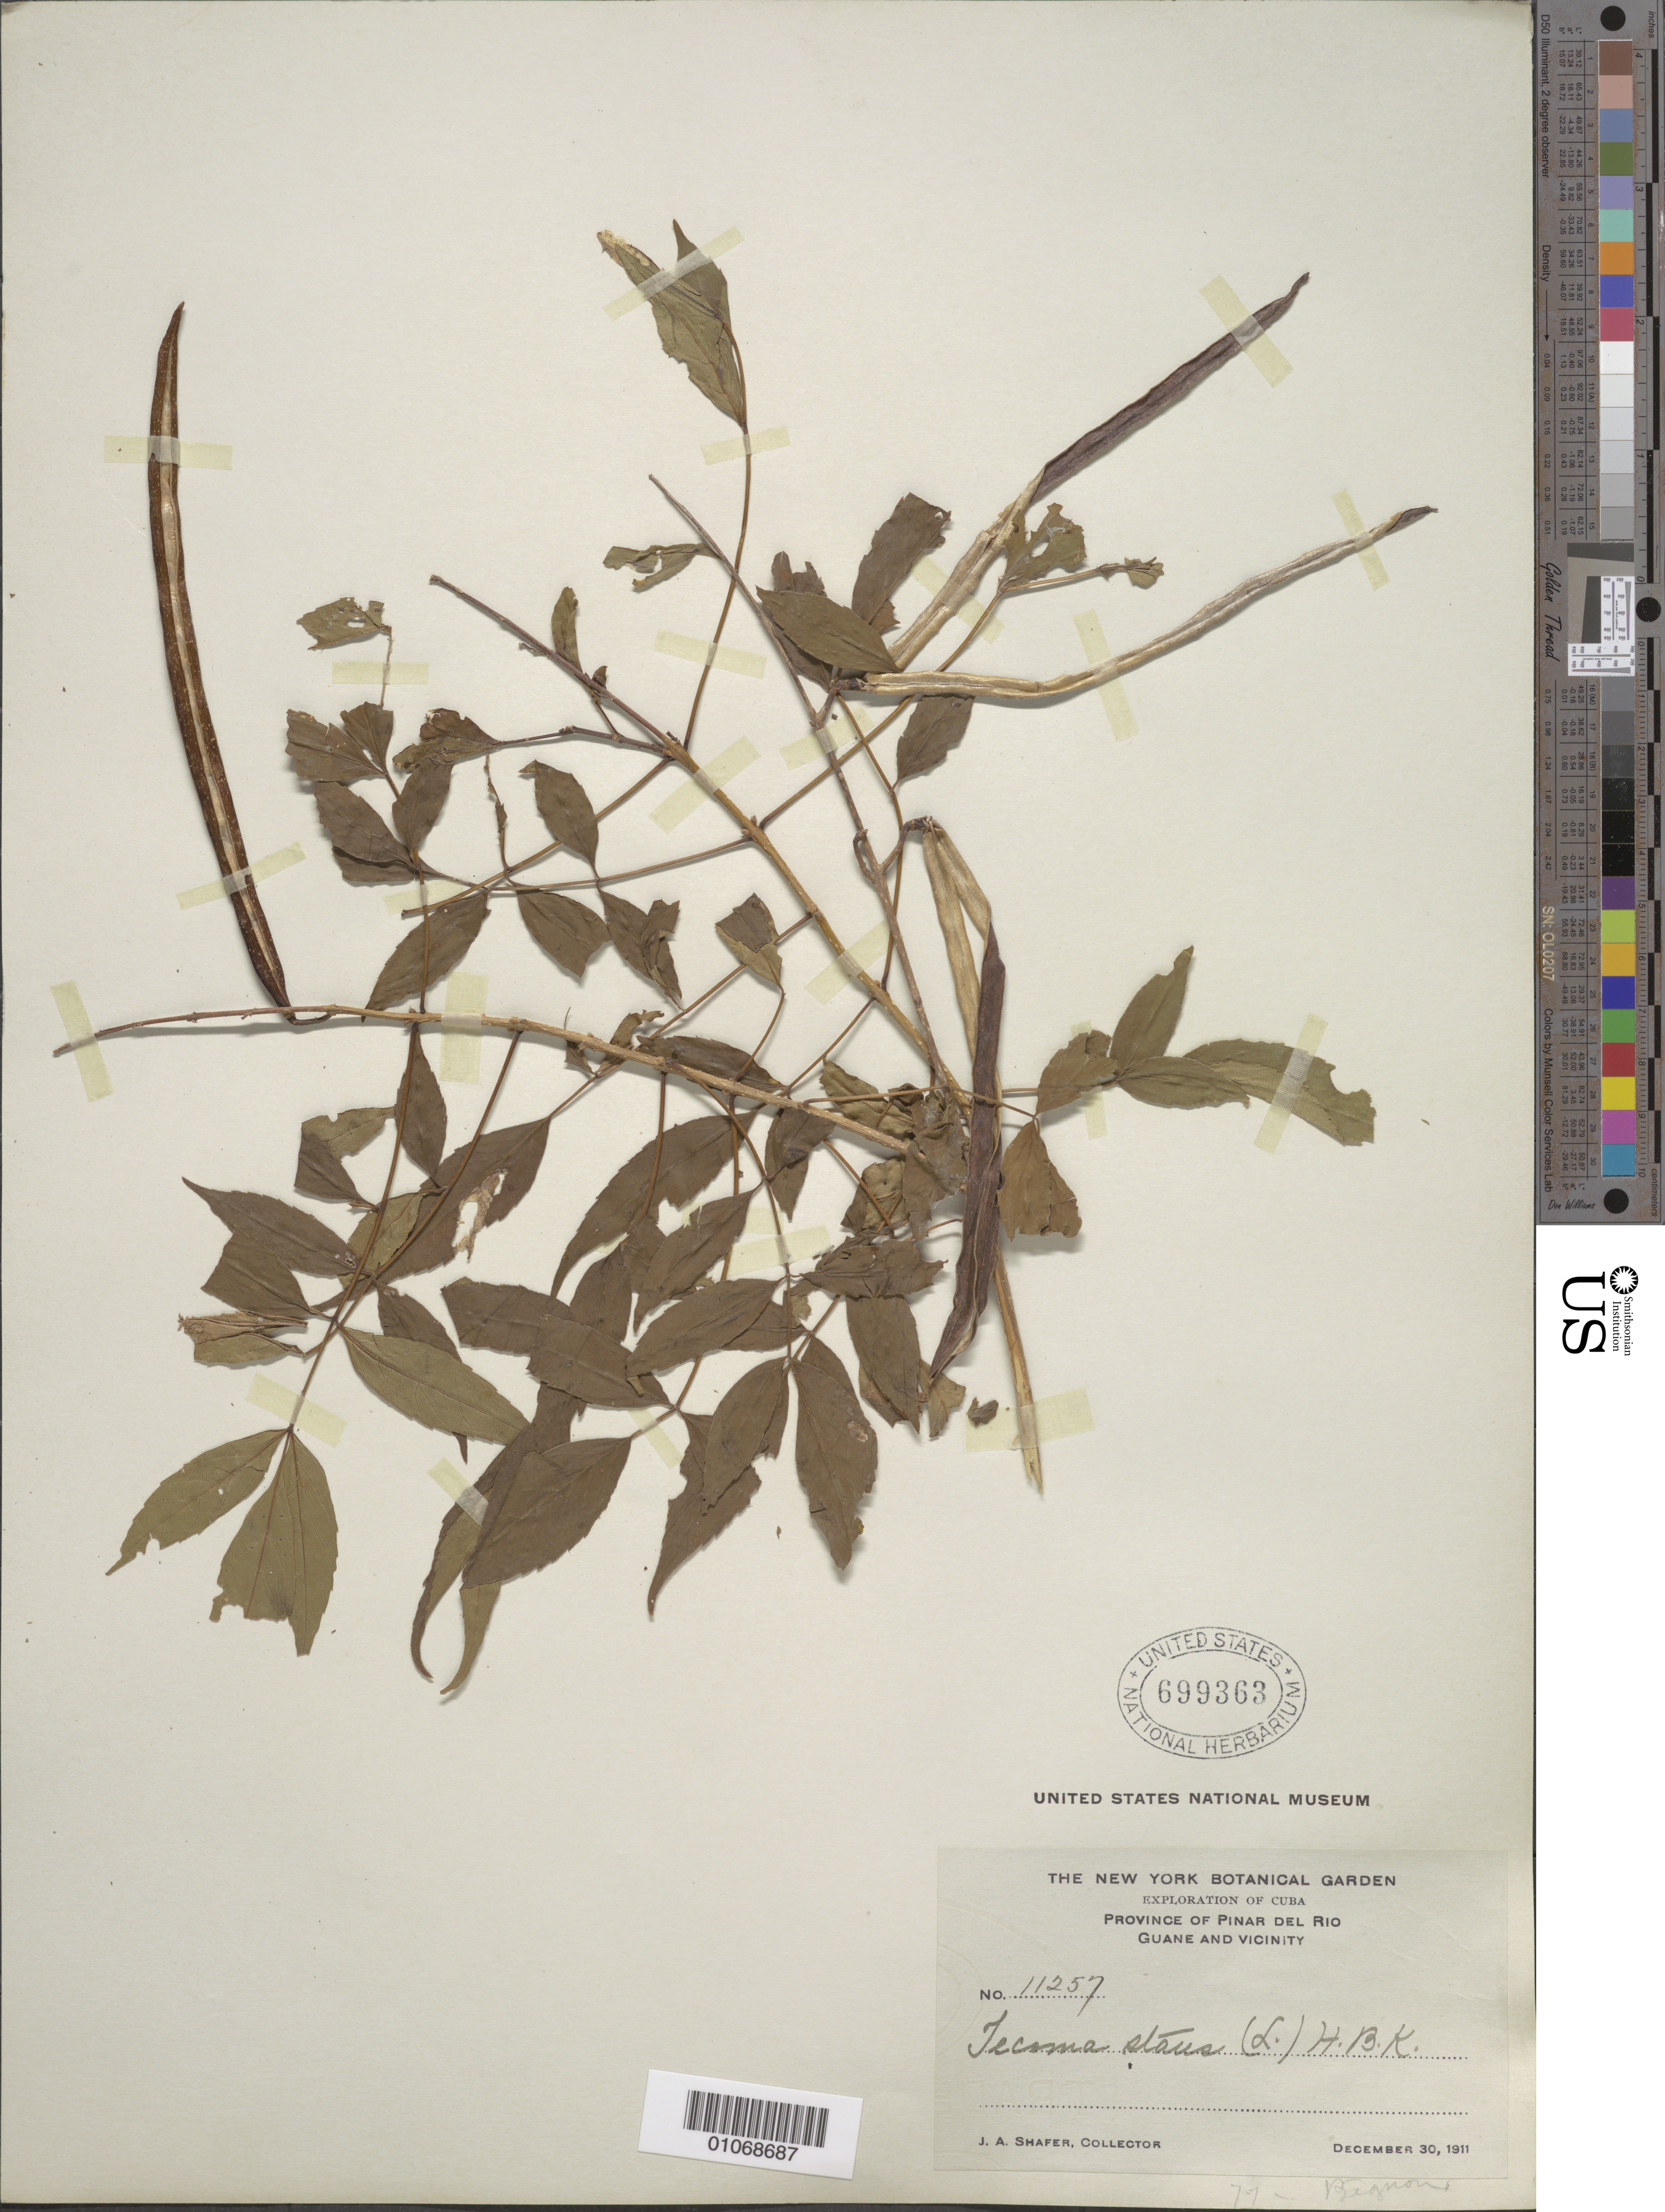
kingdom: Plantae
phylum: Tracheophyta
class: Magnoliopsida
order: Lamiales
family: Bignoniaceae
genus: Tecoma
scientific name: Tecoma stans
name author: (L.) Juss. ex Kunth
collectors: J. A. Shafer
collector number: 11257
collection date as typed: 30 Dec 1911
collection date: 1911-12-30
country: Cuba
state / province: Pinar del Rio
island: Cuba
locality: Guane and vicinity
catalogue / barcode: US 699363